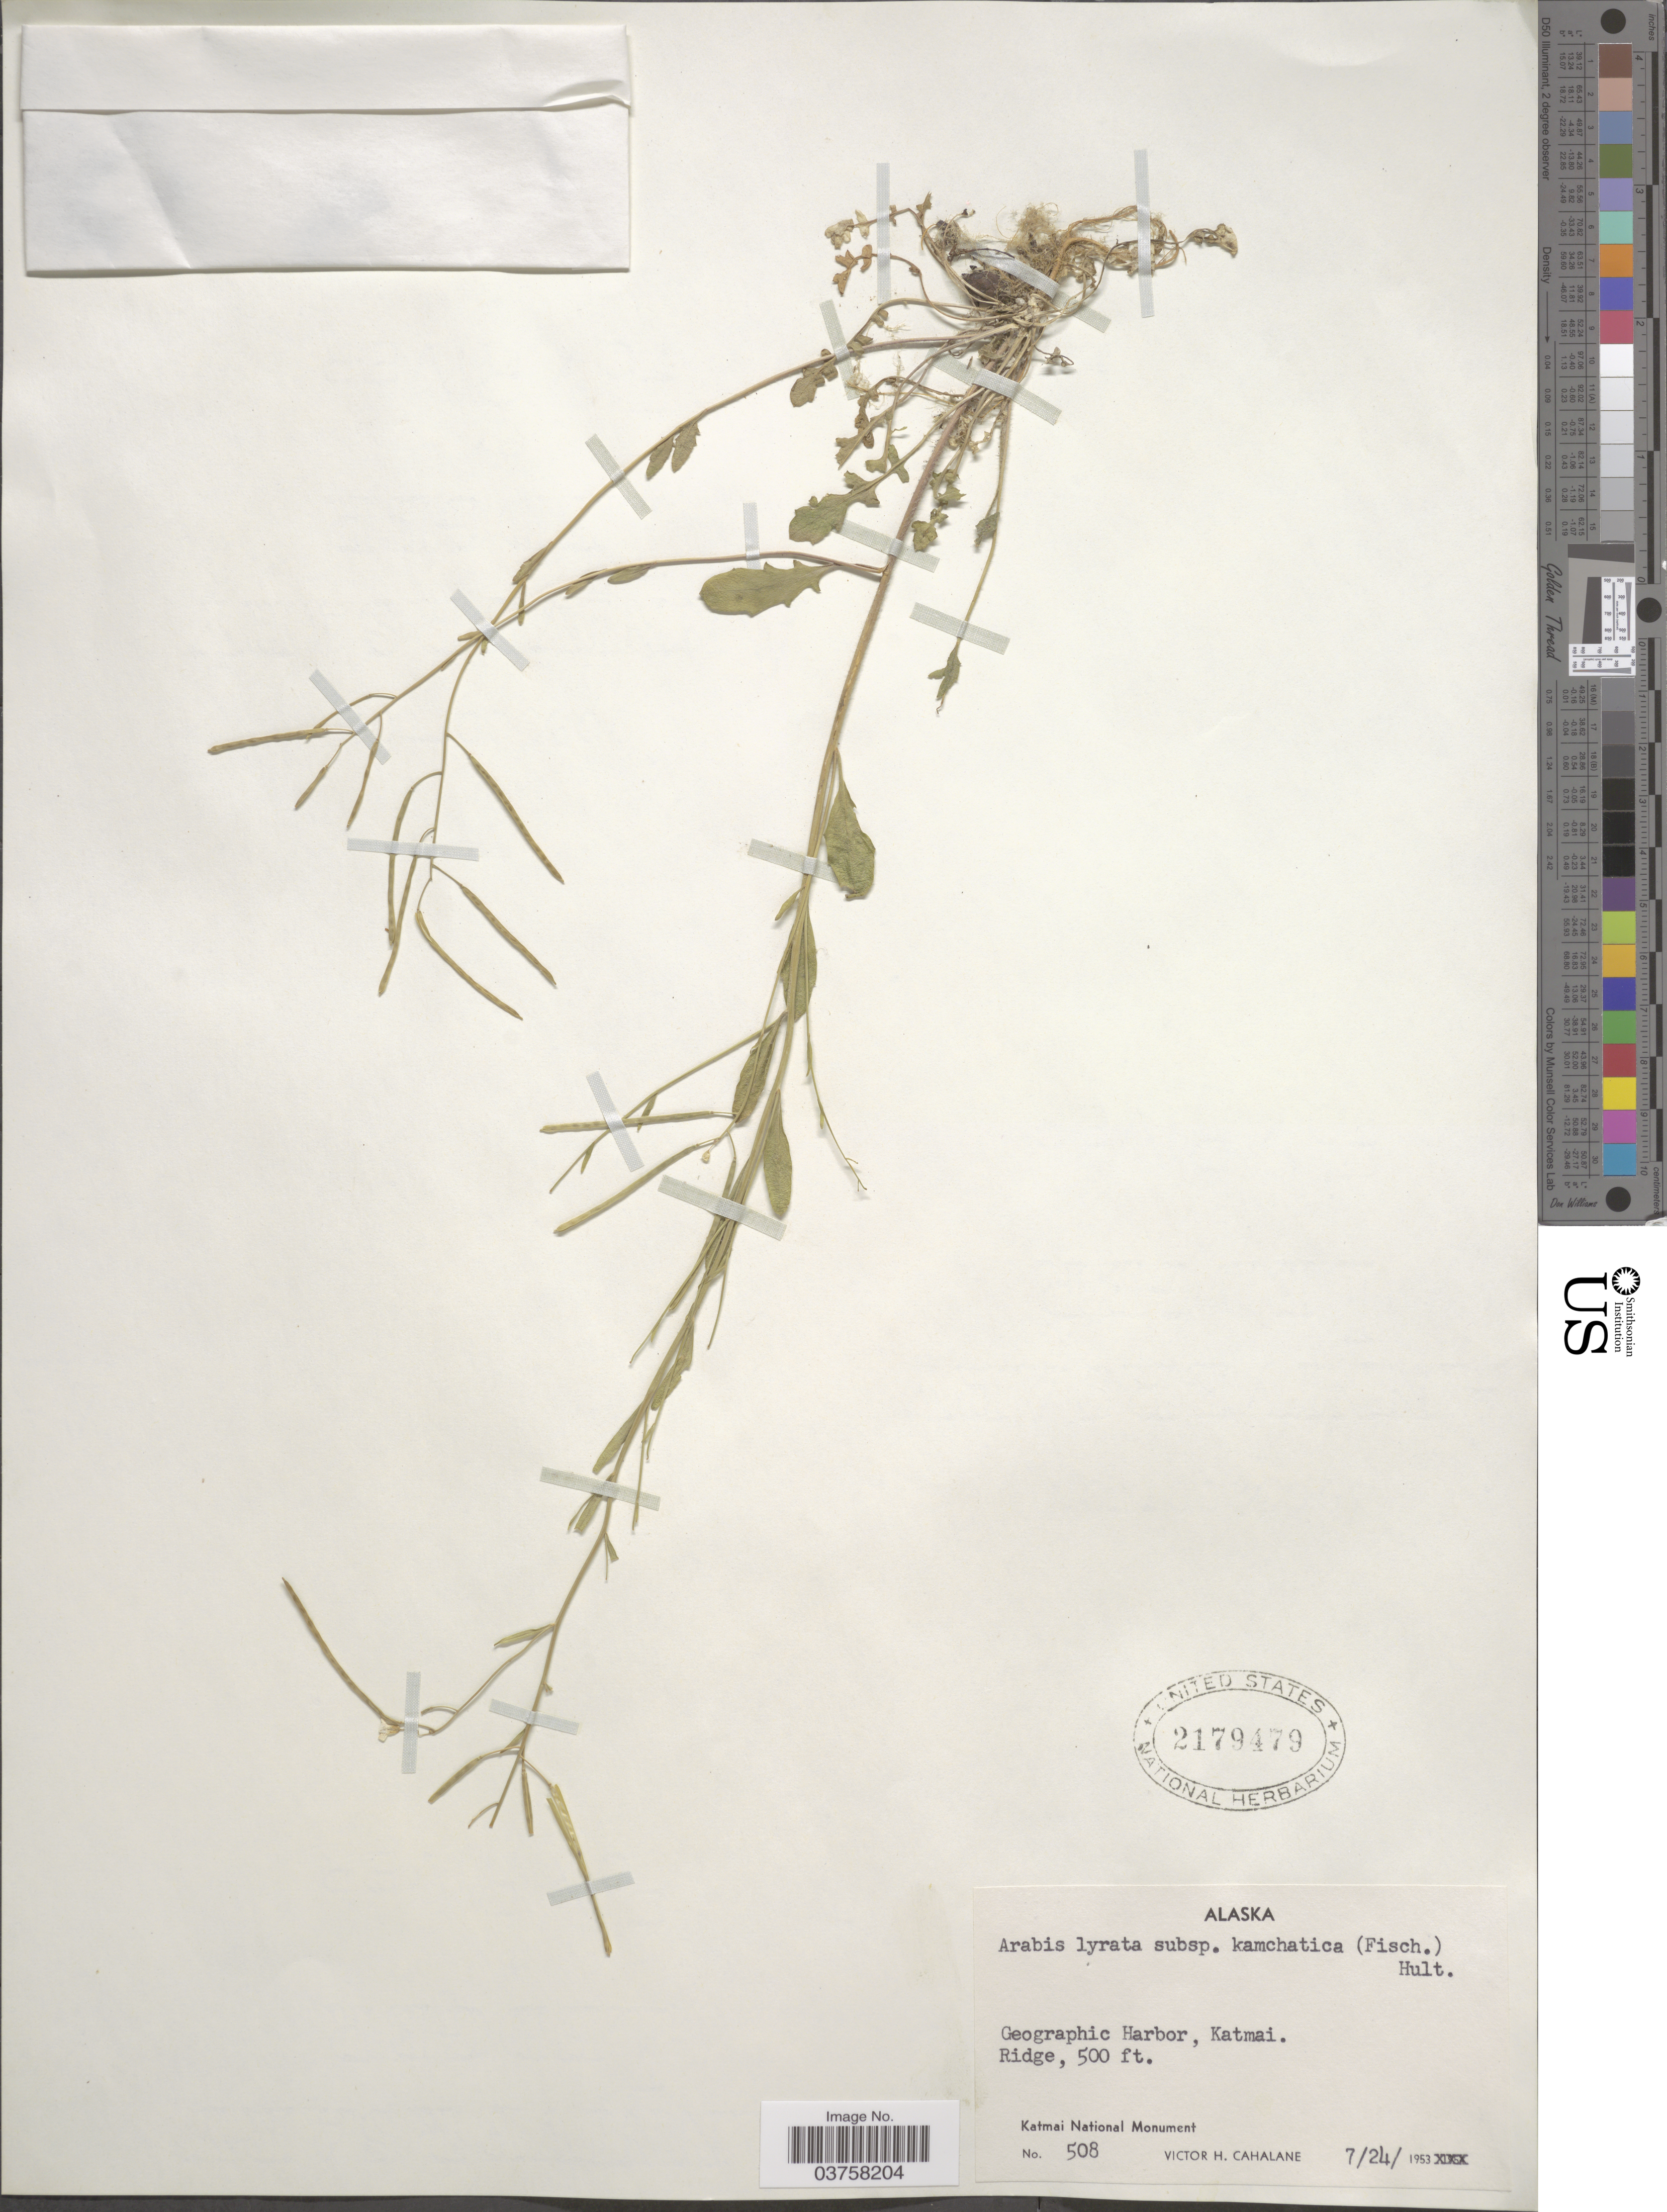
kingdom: Plantae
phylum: Tracheophyta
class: Magnoliopsida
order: Brassicales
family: Brassicaceae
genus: Arabis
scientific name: Arabis lyrata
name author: L.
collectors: V. Cahalane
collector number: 508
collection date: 1953-07-24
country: United States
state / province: Alaska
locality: Geographic Harbor, Katmai. Ridge. Katmai National Monument.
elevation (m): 152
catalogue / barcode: US 2179479